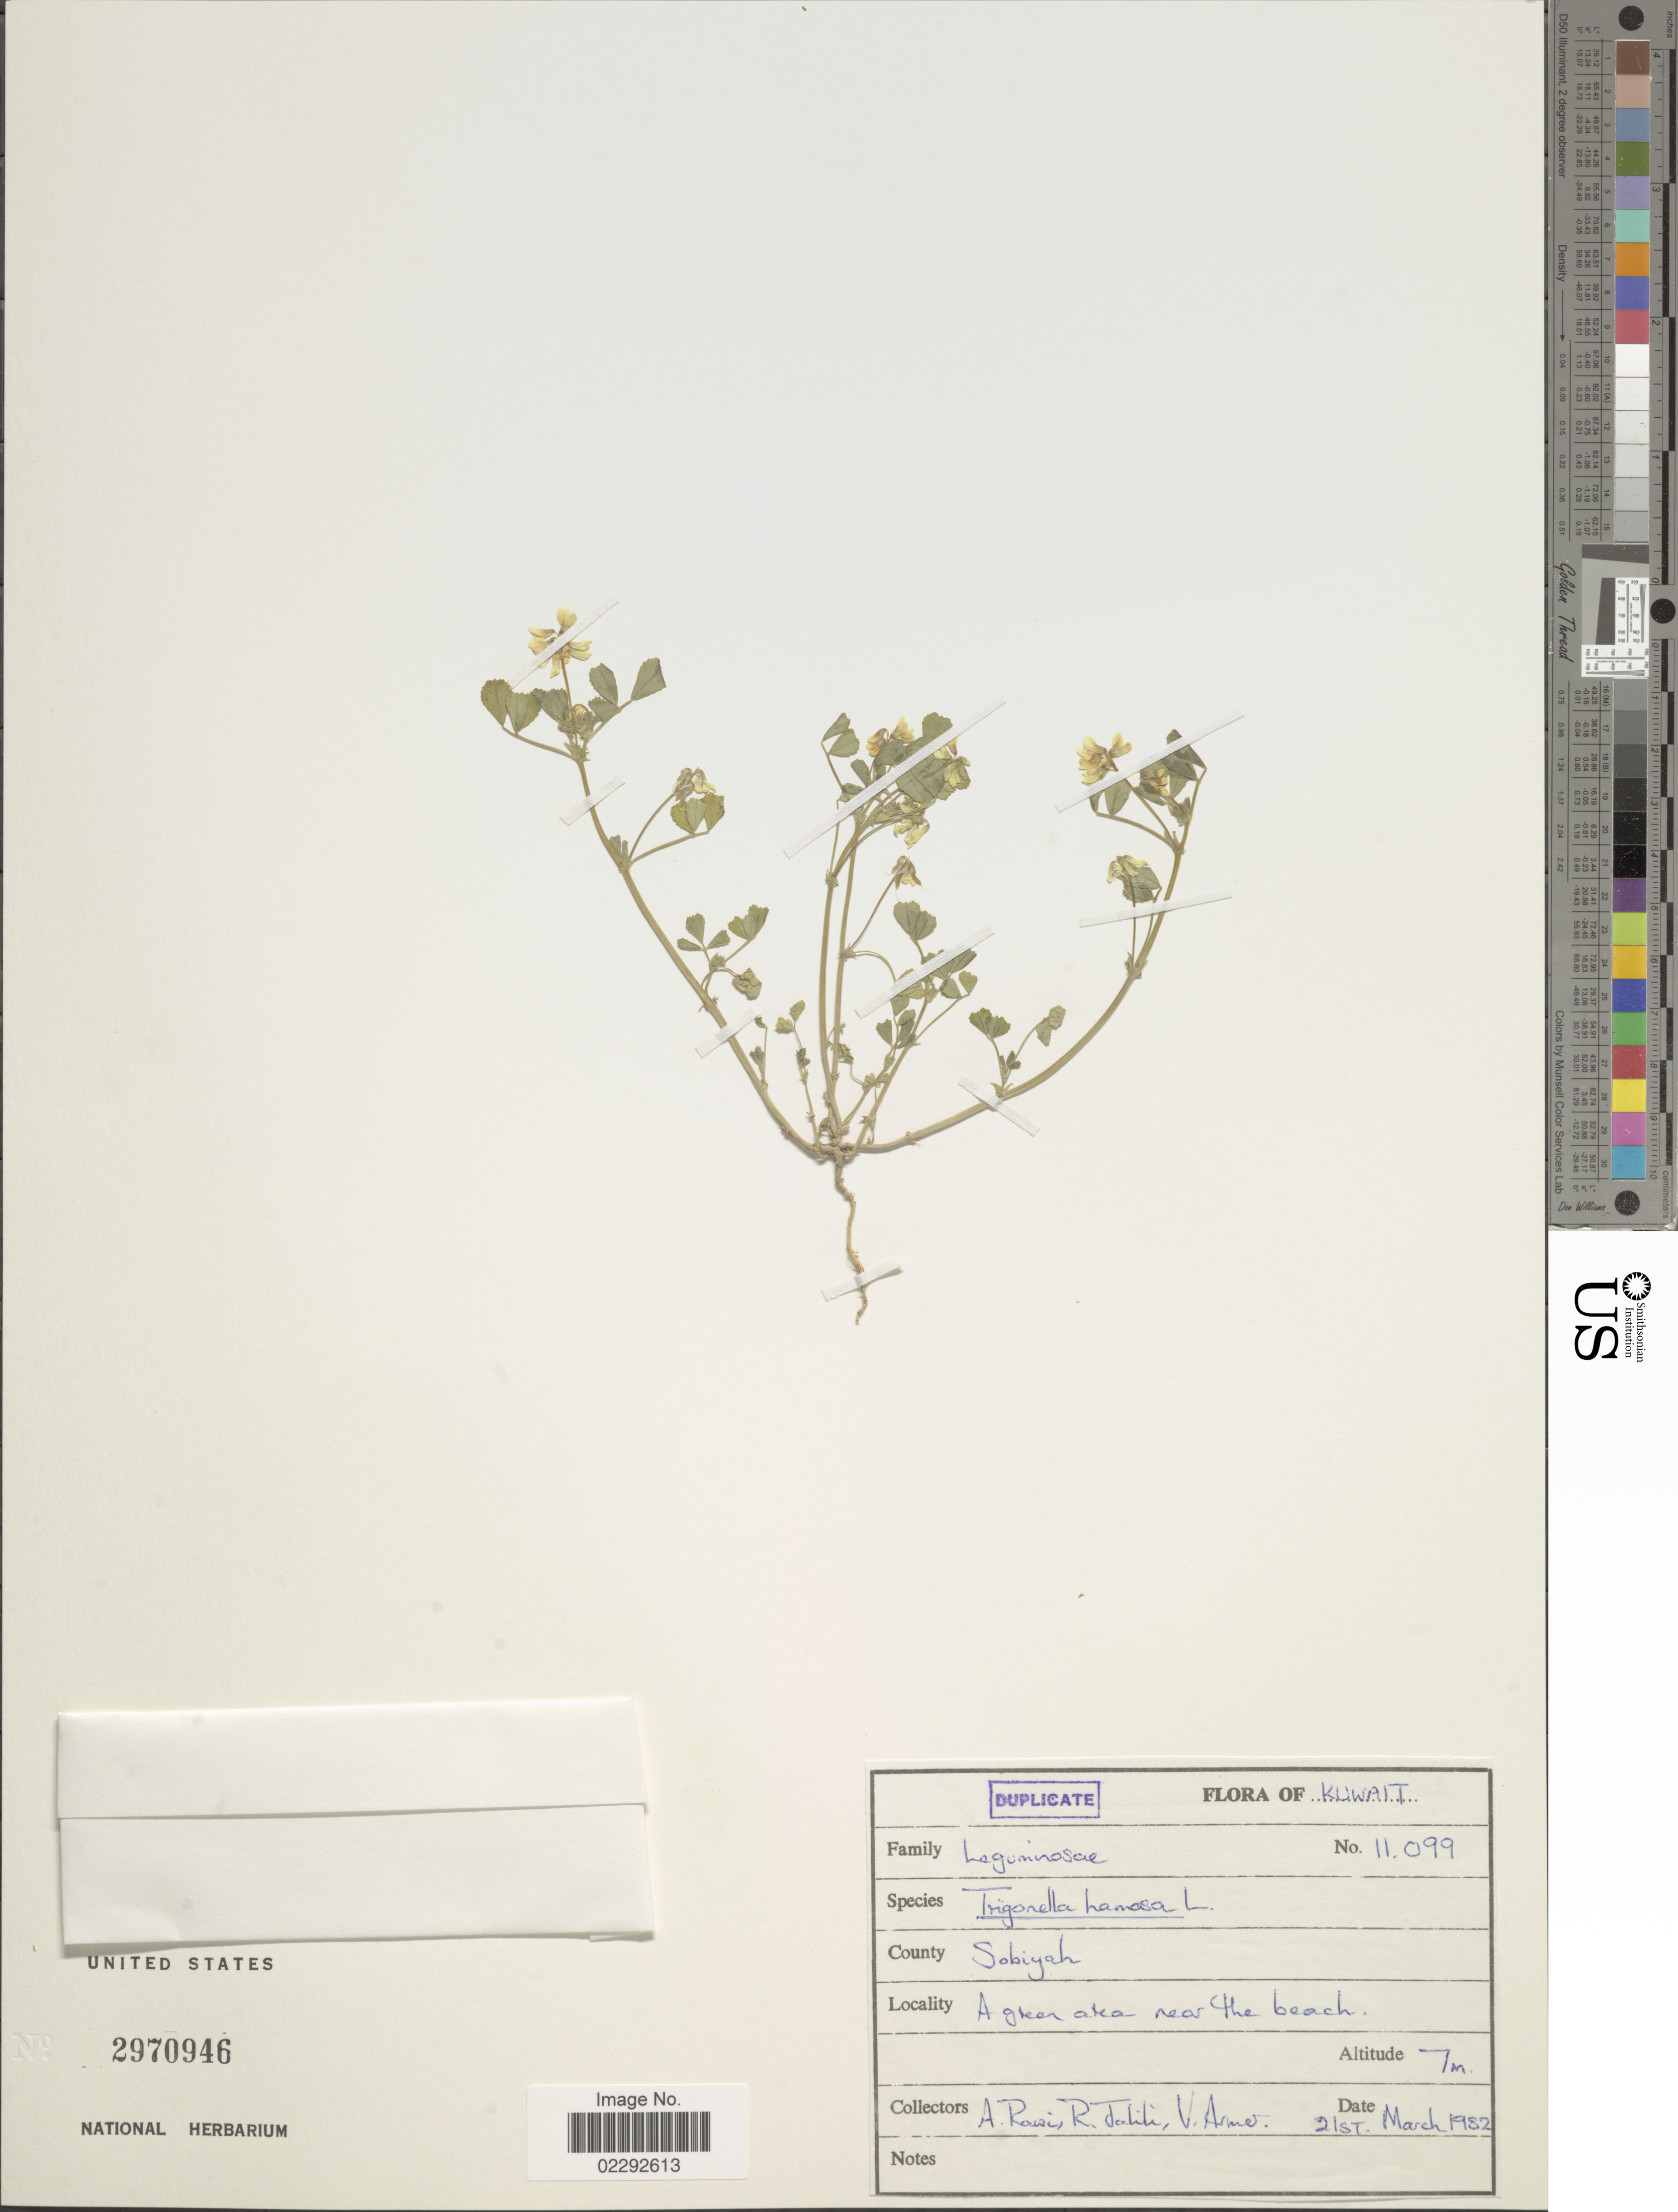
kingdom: Plantae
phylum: Tracheophyta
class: Magnoliopsida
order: Fabales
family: Fabaceae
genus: Trigonella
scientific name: Trigonella hamosa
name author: Del. ex Smith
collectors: A. Rawi, R. Jalili & V. Armet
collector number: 11099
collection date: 1982-03-21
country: Kuwait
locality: County Sobiyah. A green area near the beach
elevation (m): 7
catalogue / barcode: US 2970946